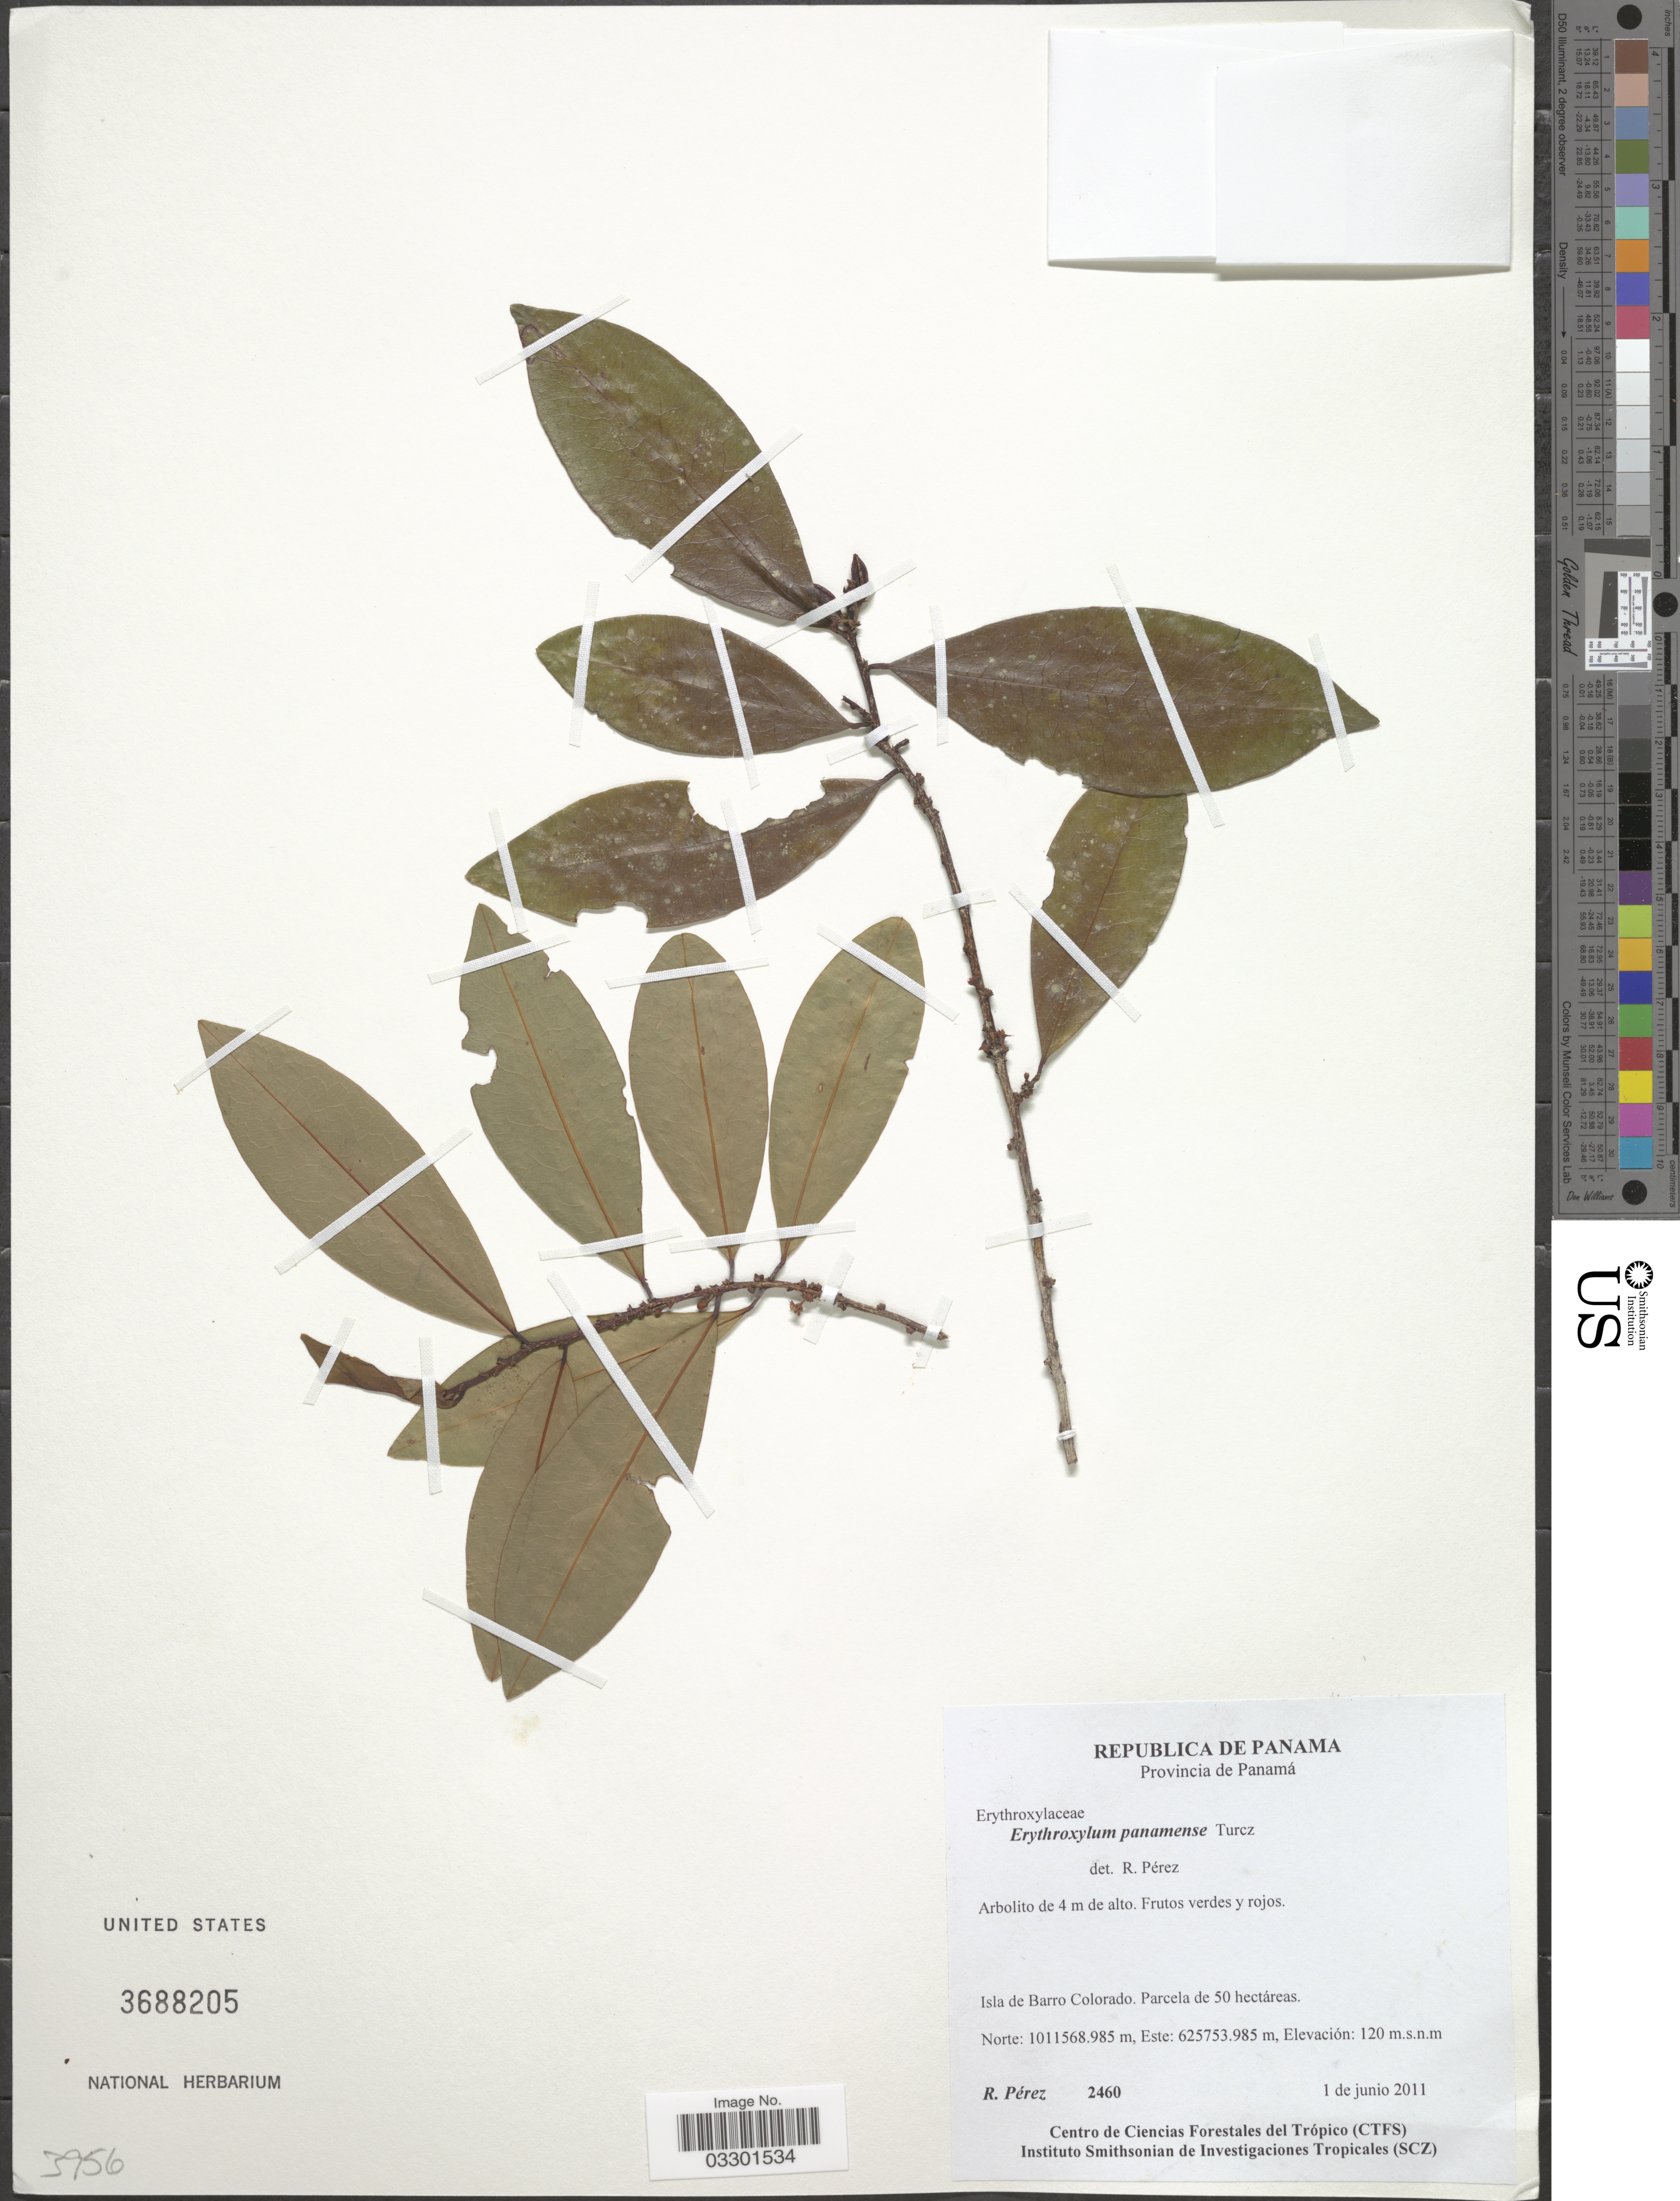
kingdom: Plantae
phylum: Tracheophyta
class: Magnoliopsida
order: Malpighiales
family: Erythroxylaceae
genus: Erythroxylum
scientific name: Erythroxylum panamense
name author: Turcz.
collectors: R. Perez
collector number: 2460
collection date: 2011-06-01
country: Panama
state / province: Panamá Oeste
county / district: Canal Zone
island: Barro Colorado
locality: Isla de Barro Colorado. Parcela de 50 hectáreas.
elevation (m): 120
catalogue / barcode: US 3688205